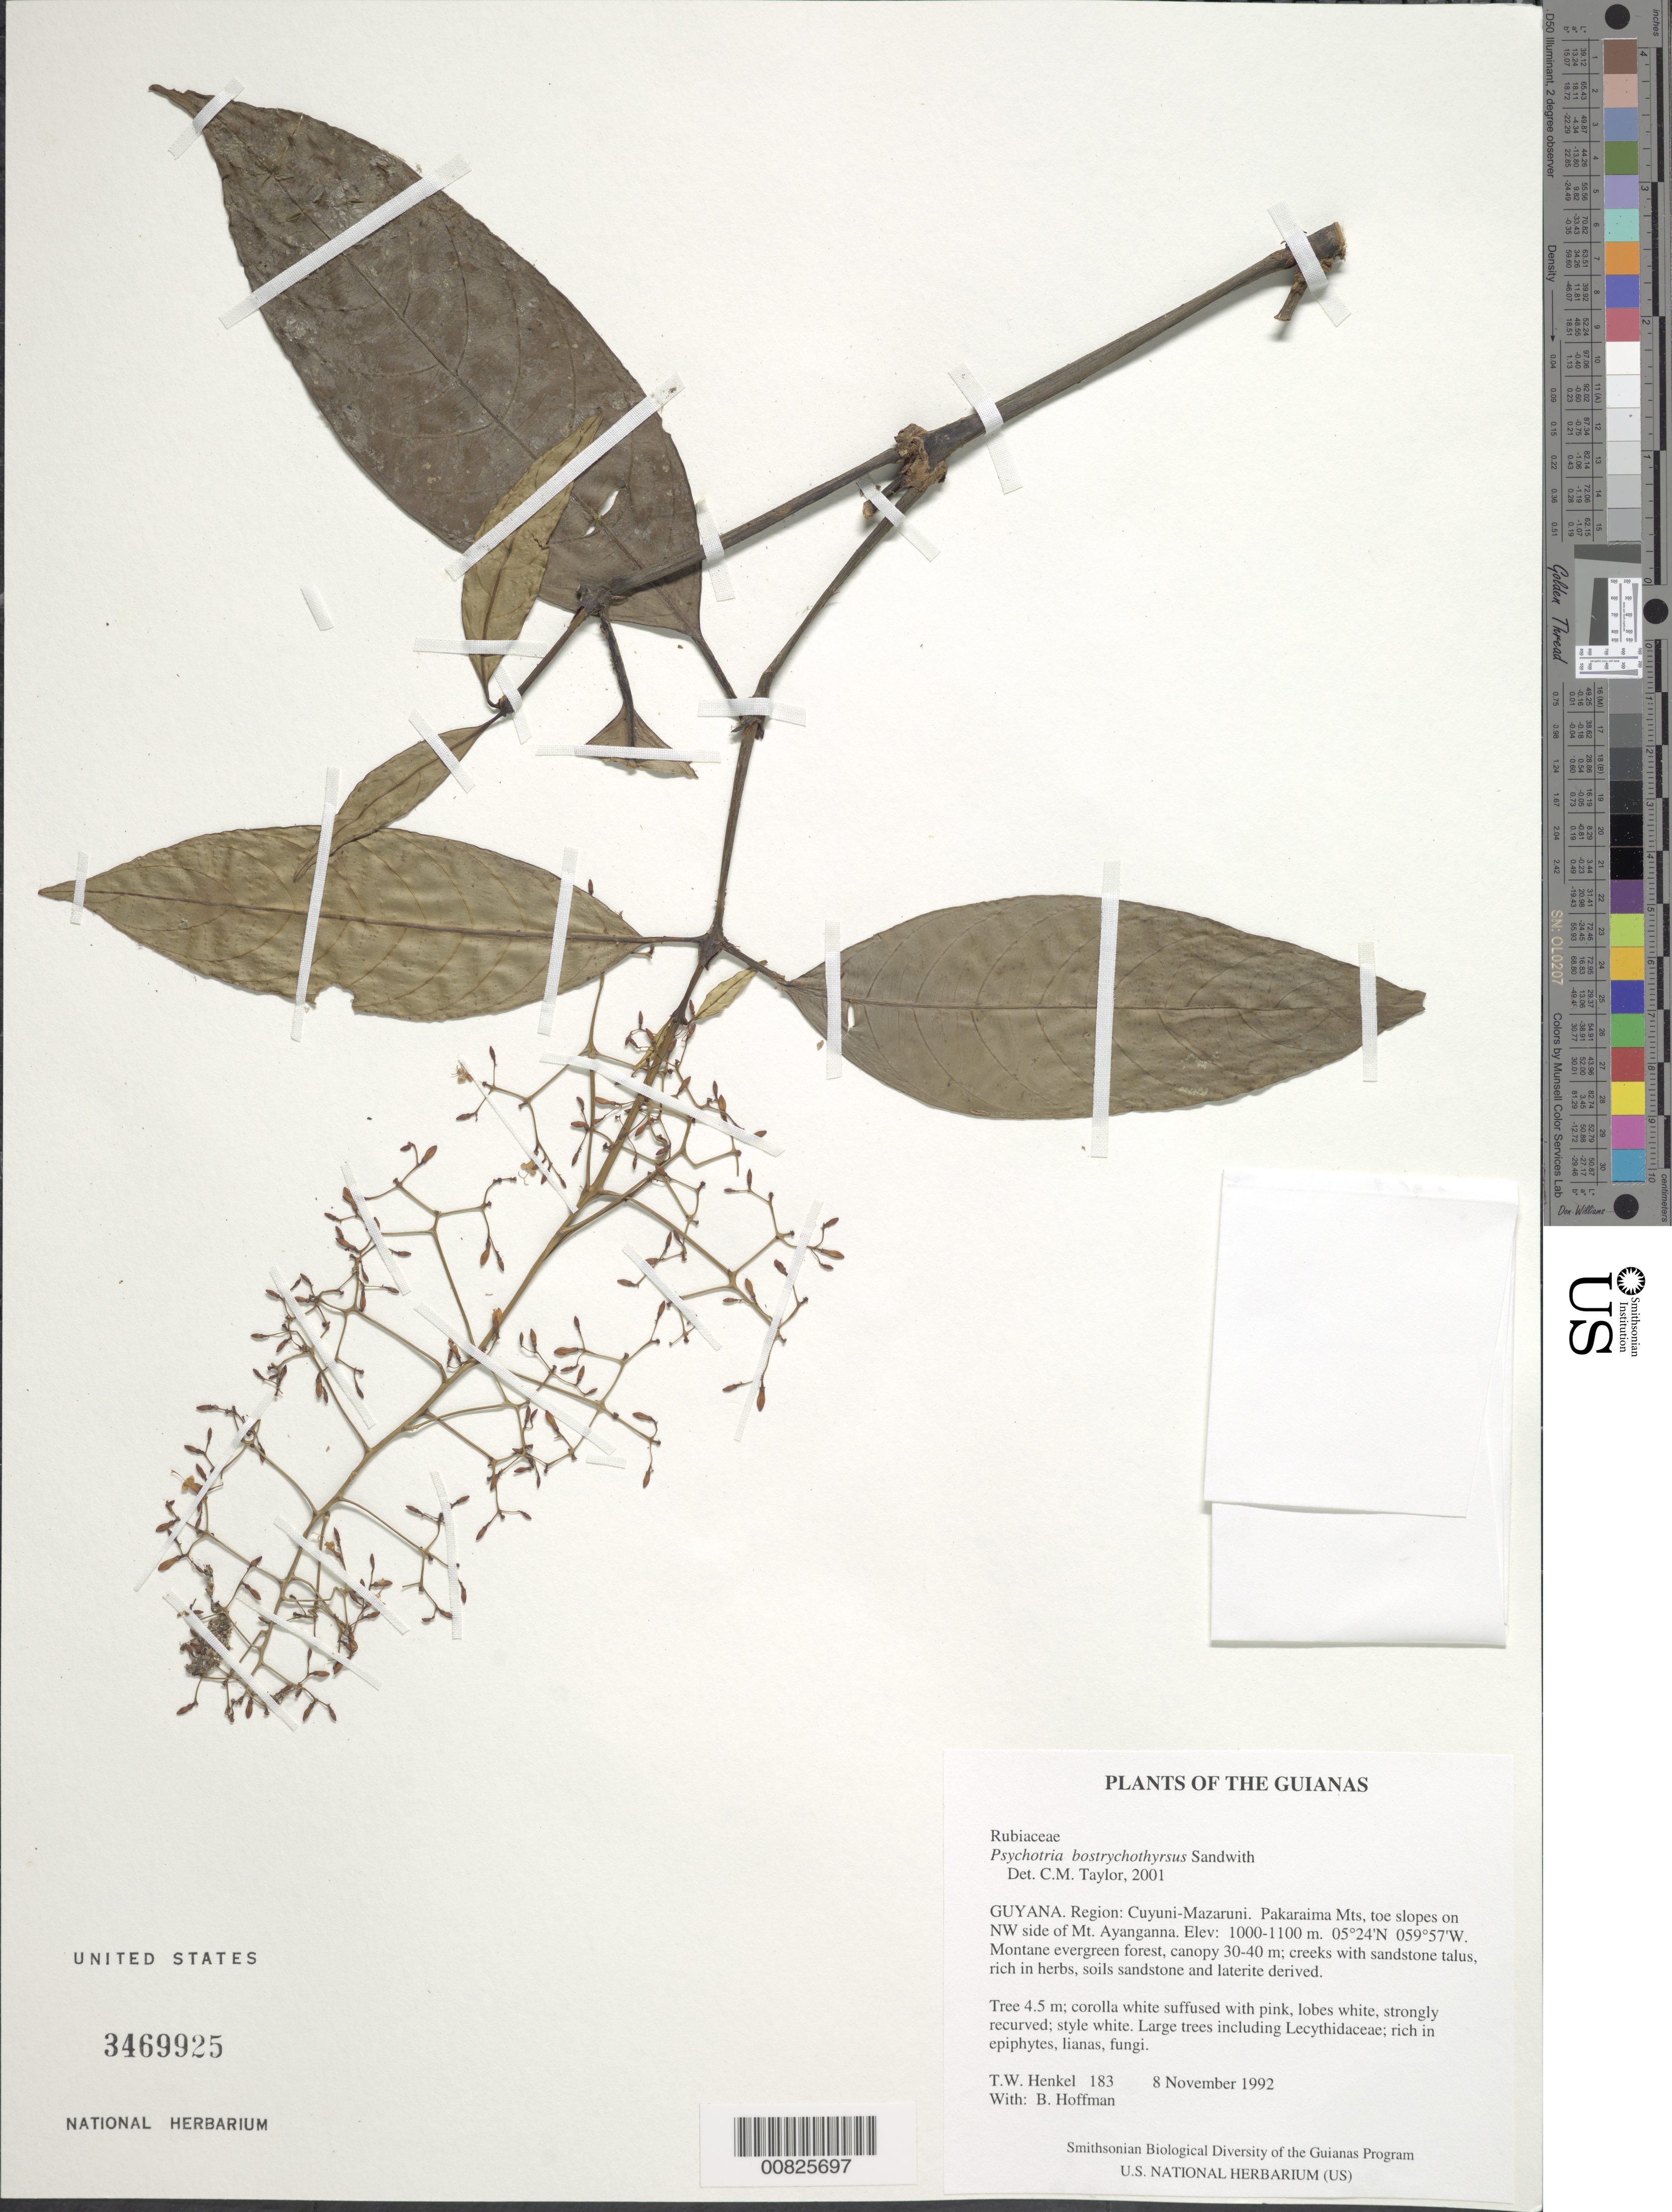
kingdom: Plantae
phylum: Tracheophyta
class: Magnoliopsida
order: Gentianales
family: Rubiaceae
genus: Palicourea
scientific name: Palicourea bostrychothyrsus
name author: (Sandwith) Delprete & J.H. Kirkbr.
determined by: Kirkbride, J. H., Jr.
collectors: T. Henkel & B. Hoffman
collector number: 183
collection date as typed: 8 November 1992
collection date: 1992-11-08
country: Guyana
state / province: Cuyuni-Mazaruni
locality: Pakaraima Mts, toe slopes on NW side of Mt. Ayanganna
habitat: Montane evergreen forest, canopy 30-40 m; creeks with sandstone talus, rich in herbs, soils sandstone and laterite derived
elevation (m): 1000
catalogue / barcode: US 3469925